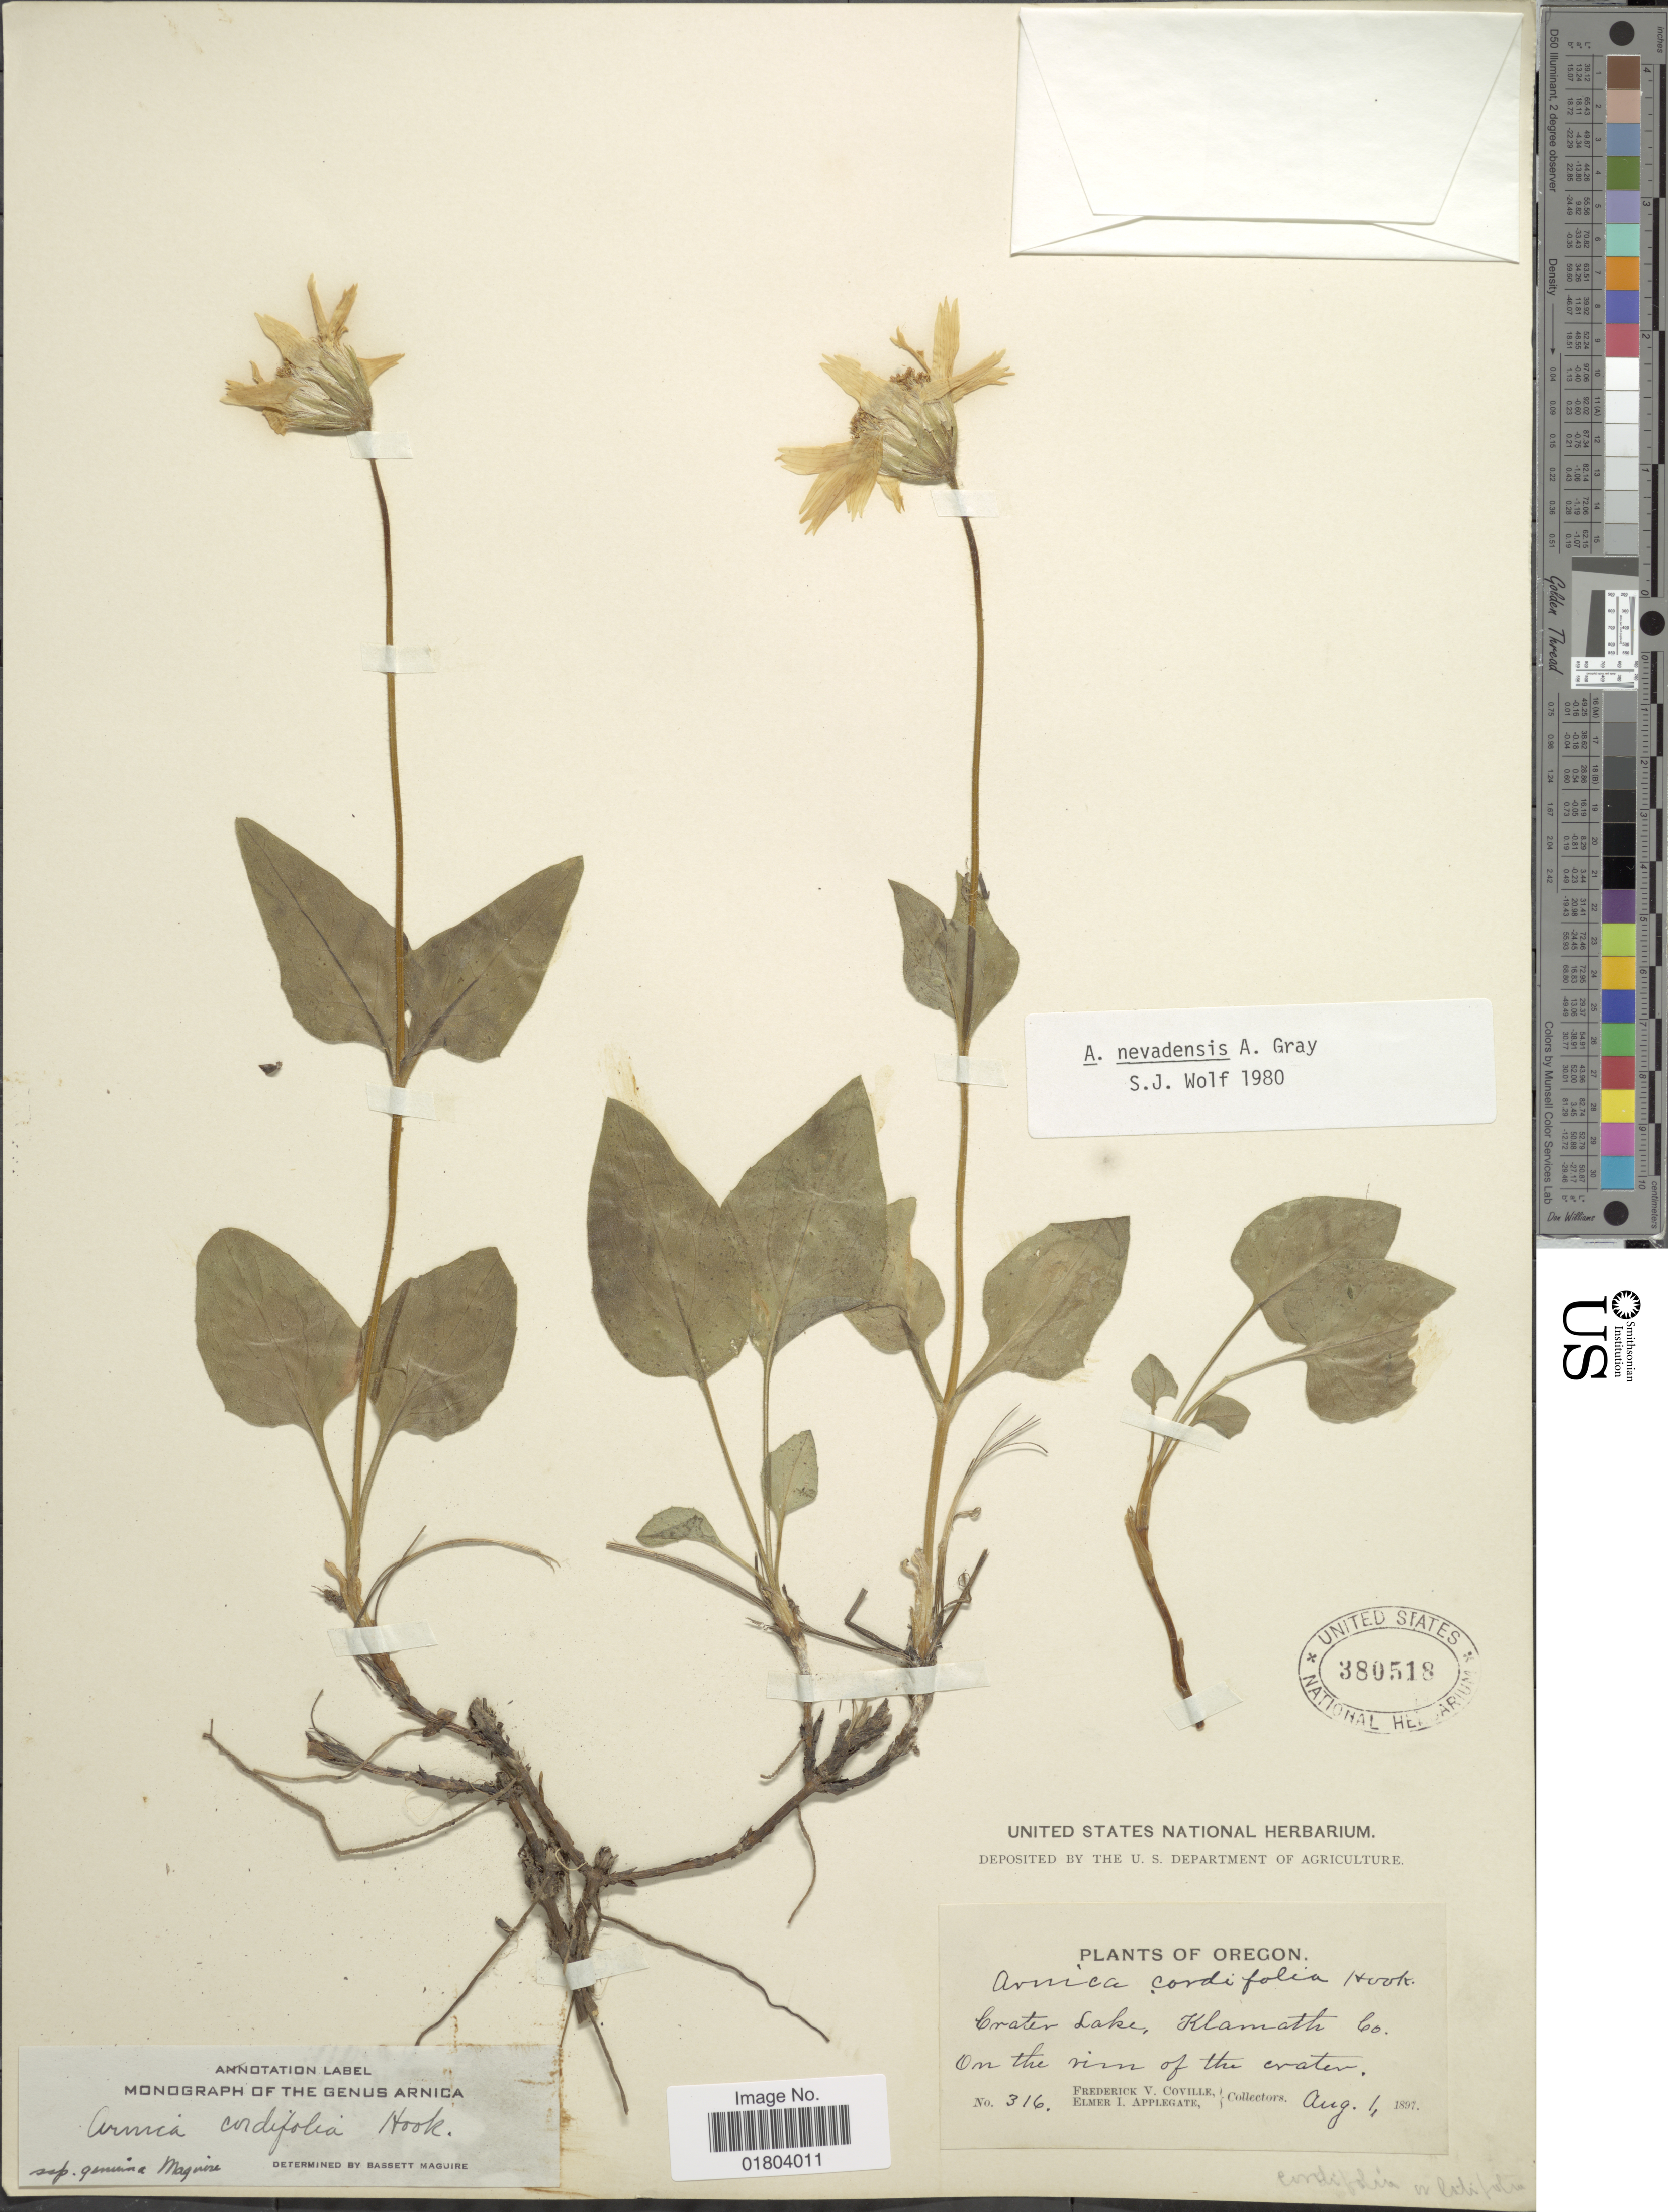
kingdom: Plantae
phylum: Tracheophyta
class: Magnoliopsida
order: Asterales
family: Asteraceae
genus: Arnica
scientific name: Arnica nevadensis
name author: A. Gray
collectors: F. V. Coville & E. I. Applegate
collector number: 316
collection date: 1897-08-01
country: United States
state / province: Oregon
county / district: Klamath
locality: Crater Lake, Klamath Co. On the rim of the crater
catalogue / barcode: US 380518